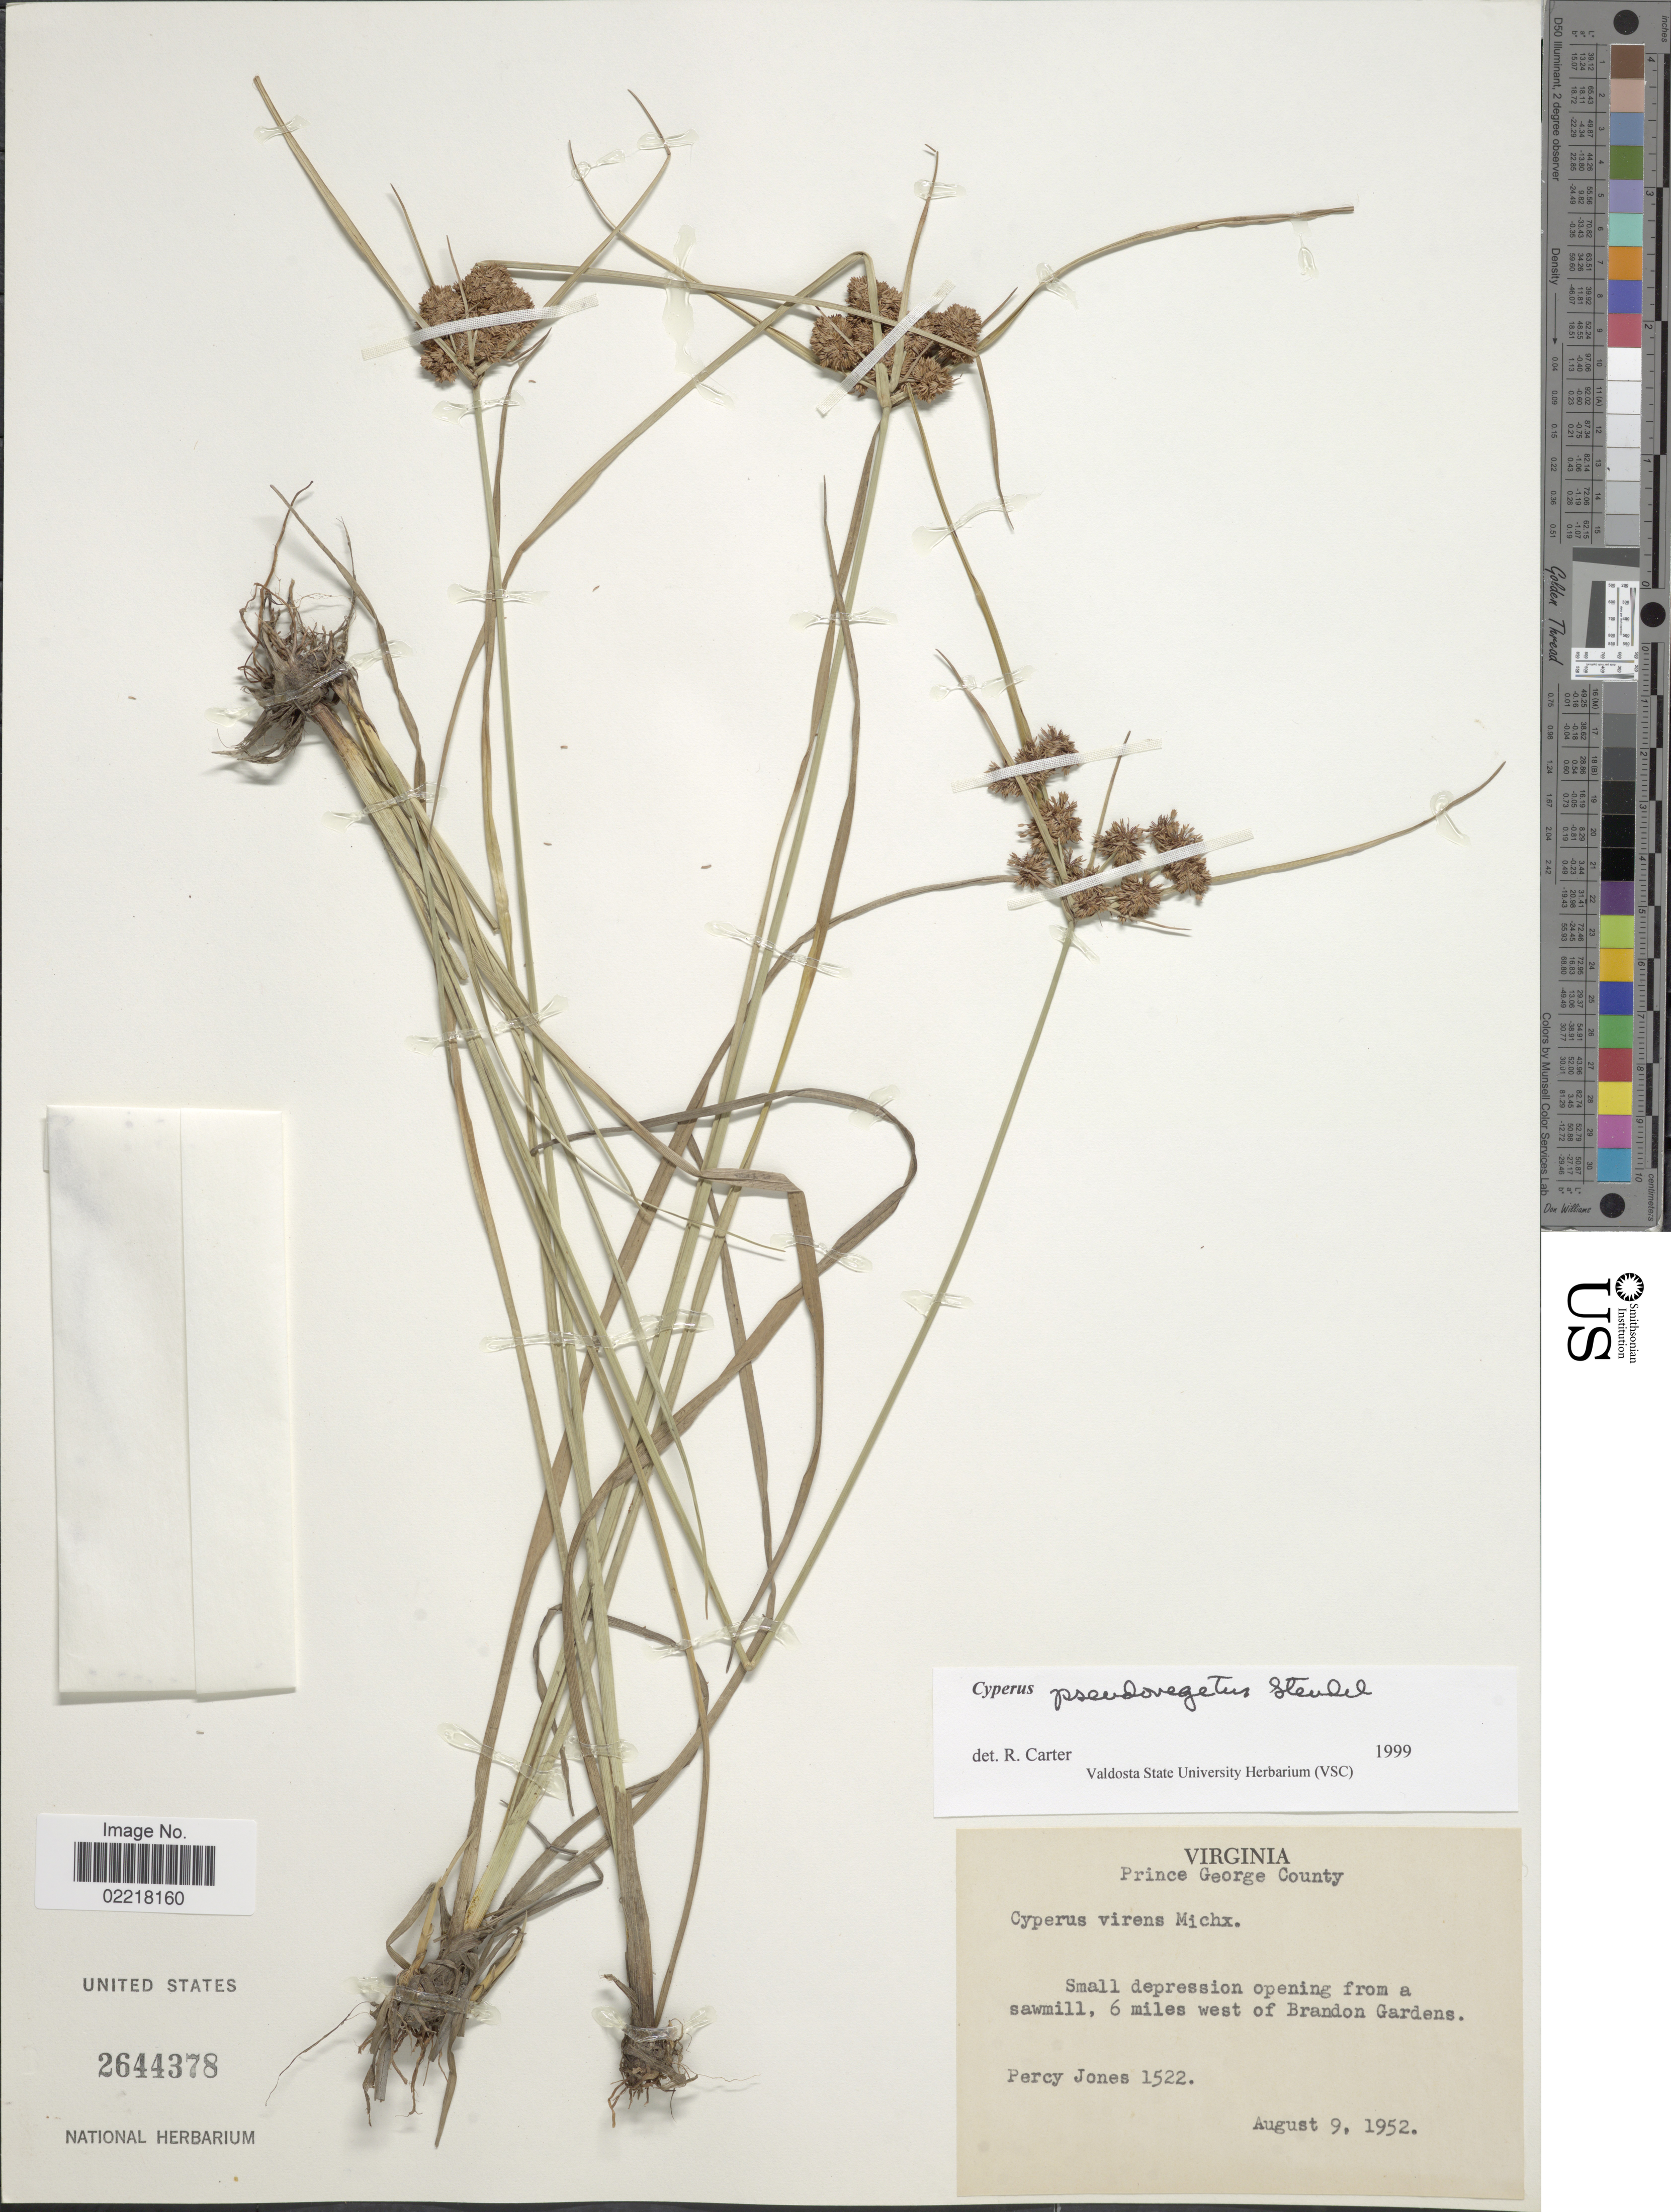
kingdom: Plantae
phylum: Tracheophyta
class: Liliopsida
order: Poales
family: Cyperaceae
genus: Cyperus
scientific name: Cyperus pseudovegetus Steud.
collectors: P. Jones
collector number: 1522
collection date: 1952-08-09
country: United States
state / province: Virginia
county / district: Prince George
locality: Prince George County. Small depression opening from a sawmill, 6 miles west of Brandon Gardens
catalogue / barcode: US 2644378